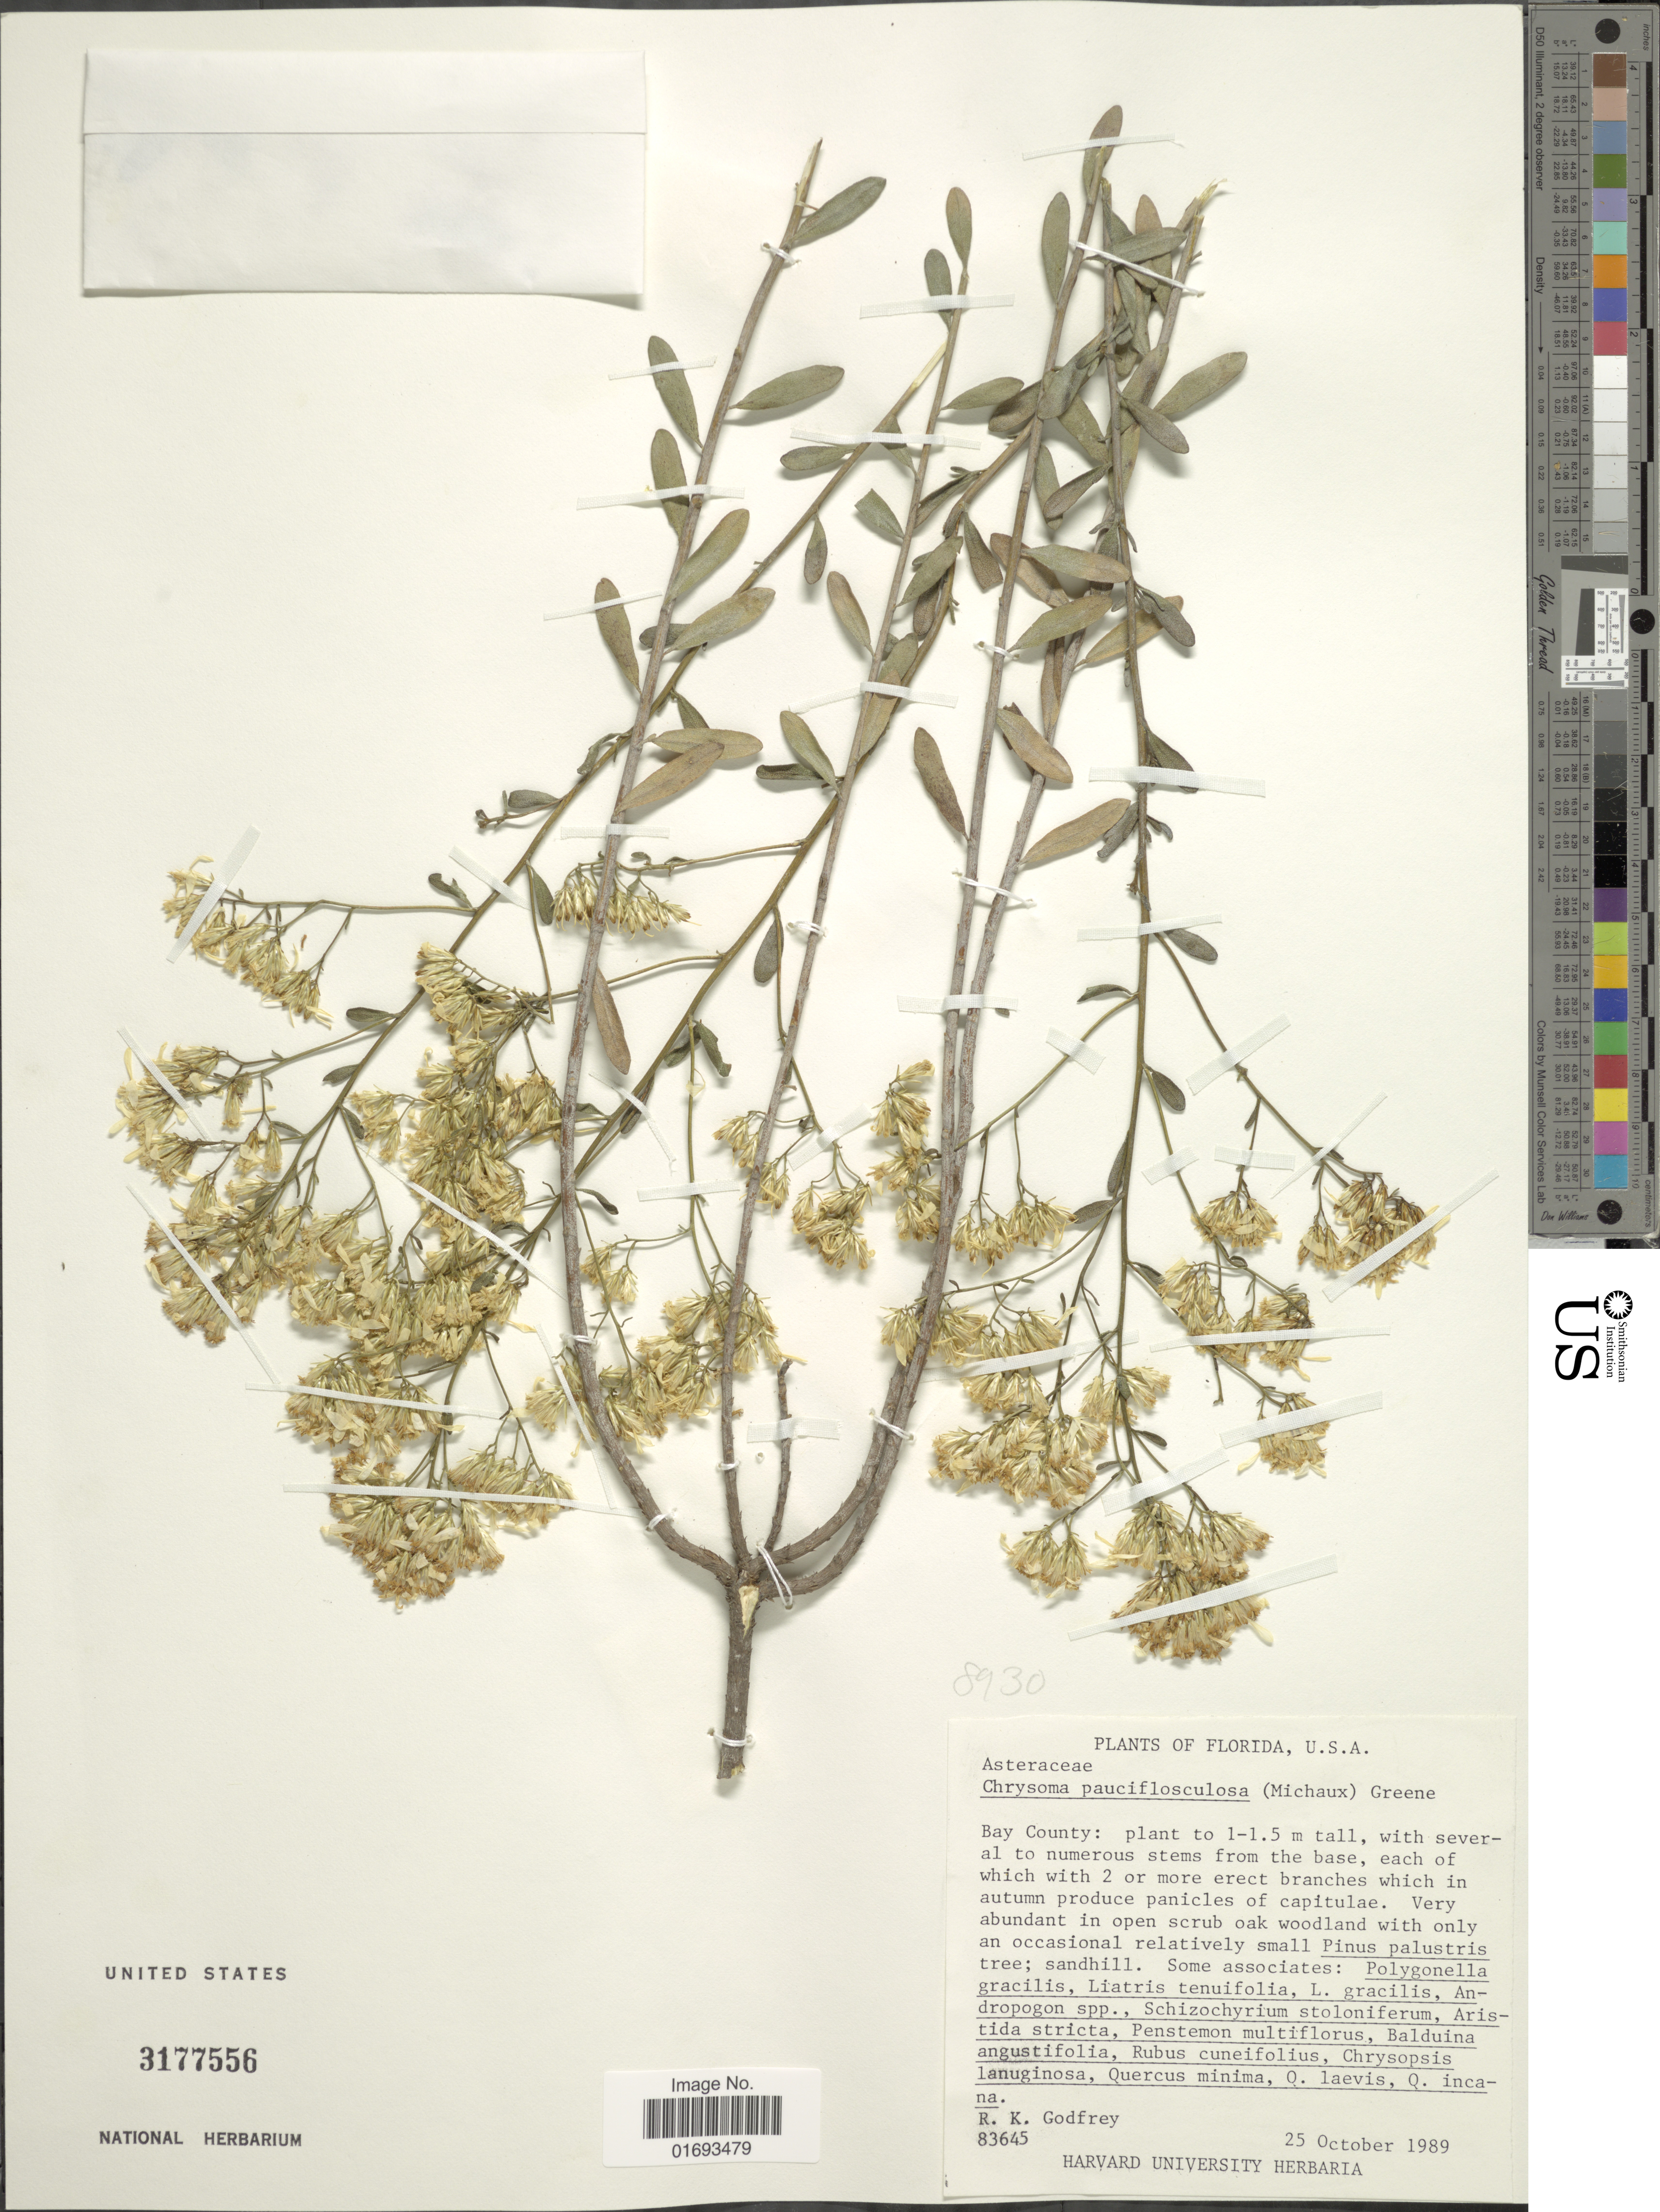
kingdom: Plantae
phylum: Tracheophyta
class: Magnoliopsida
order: Asterales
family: Asteraceae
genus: Chrysoma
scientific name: Chrysoma pauciflosculosa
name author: (Michx.) Greene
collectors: R. K. Godfrey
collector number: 83645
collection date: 1989-10-25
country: United States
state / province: Florida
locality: Bay County: very abundant in open scrub oak woodland with only and occasional elatively small Pinus palustris tree; sandhill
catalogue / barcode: US 3177556